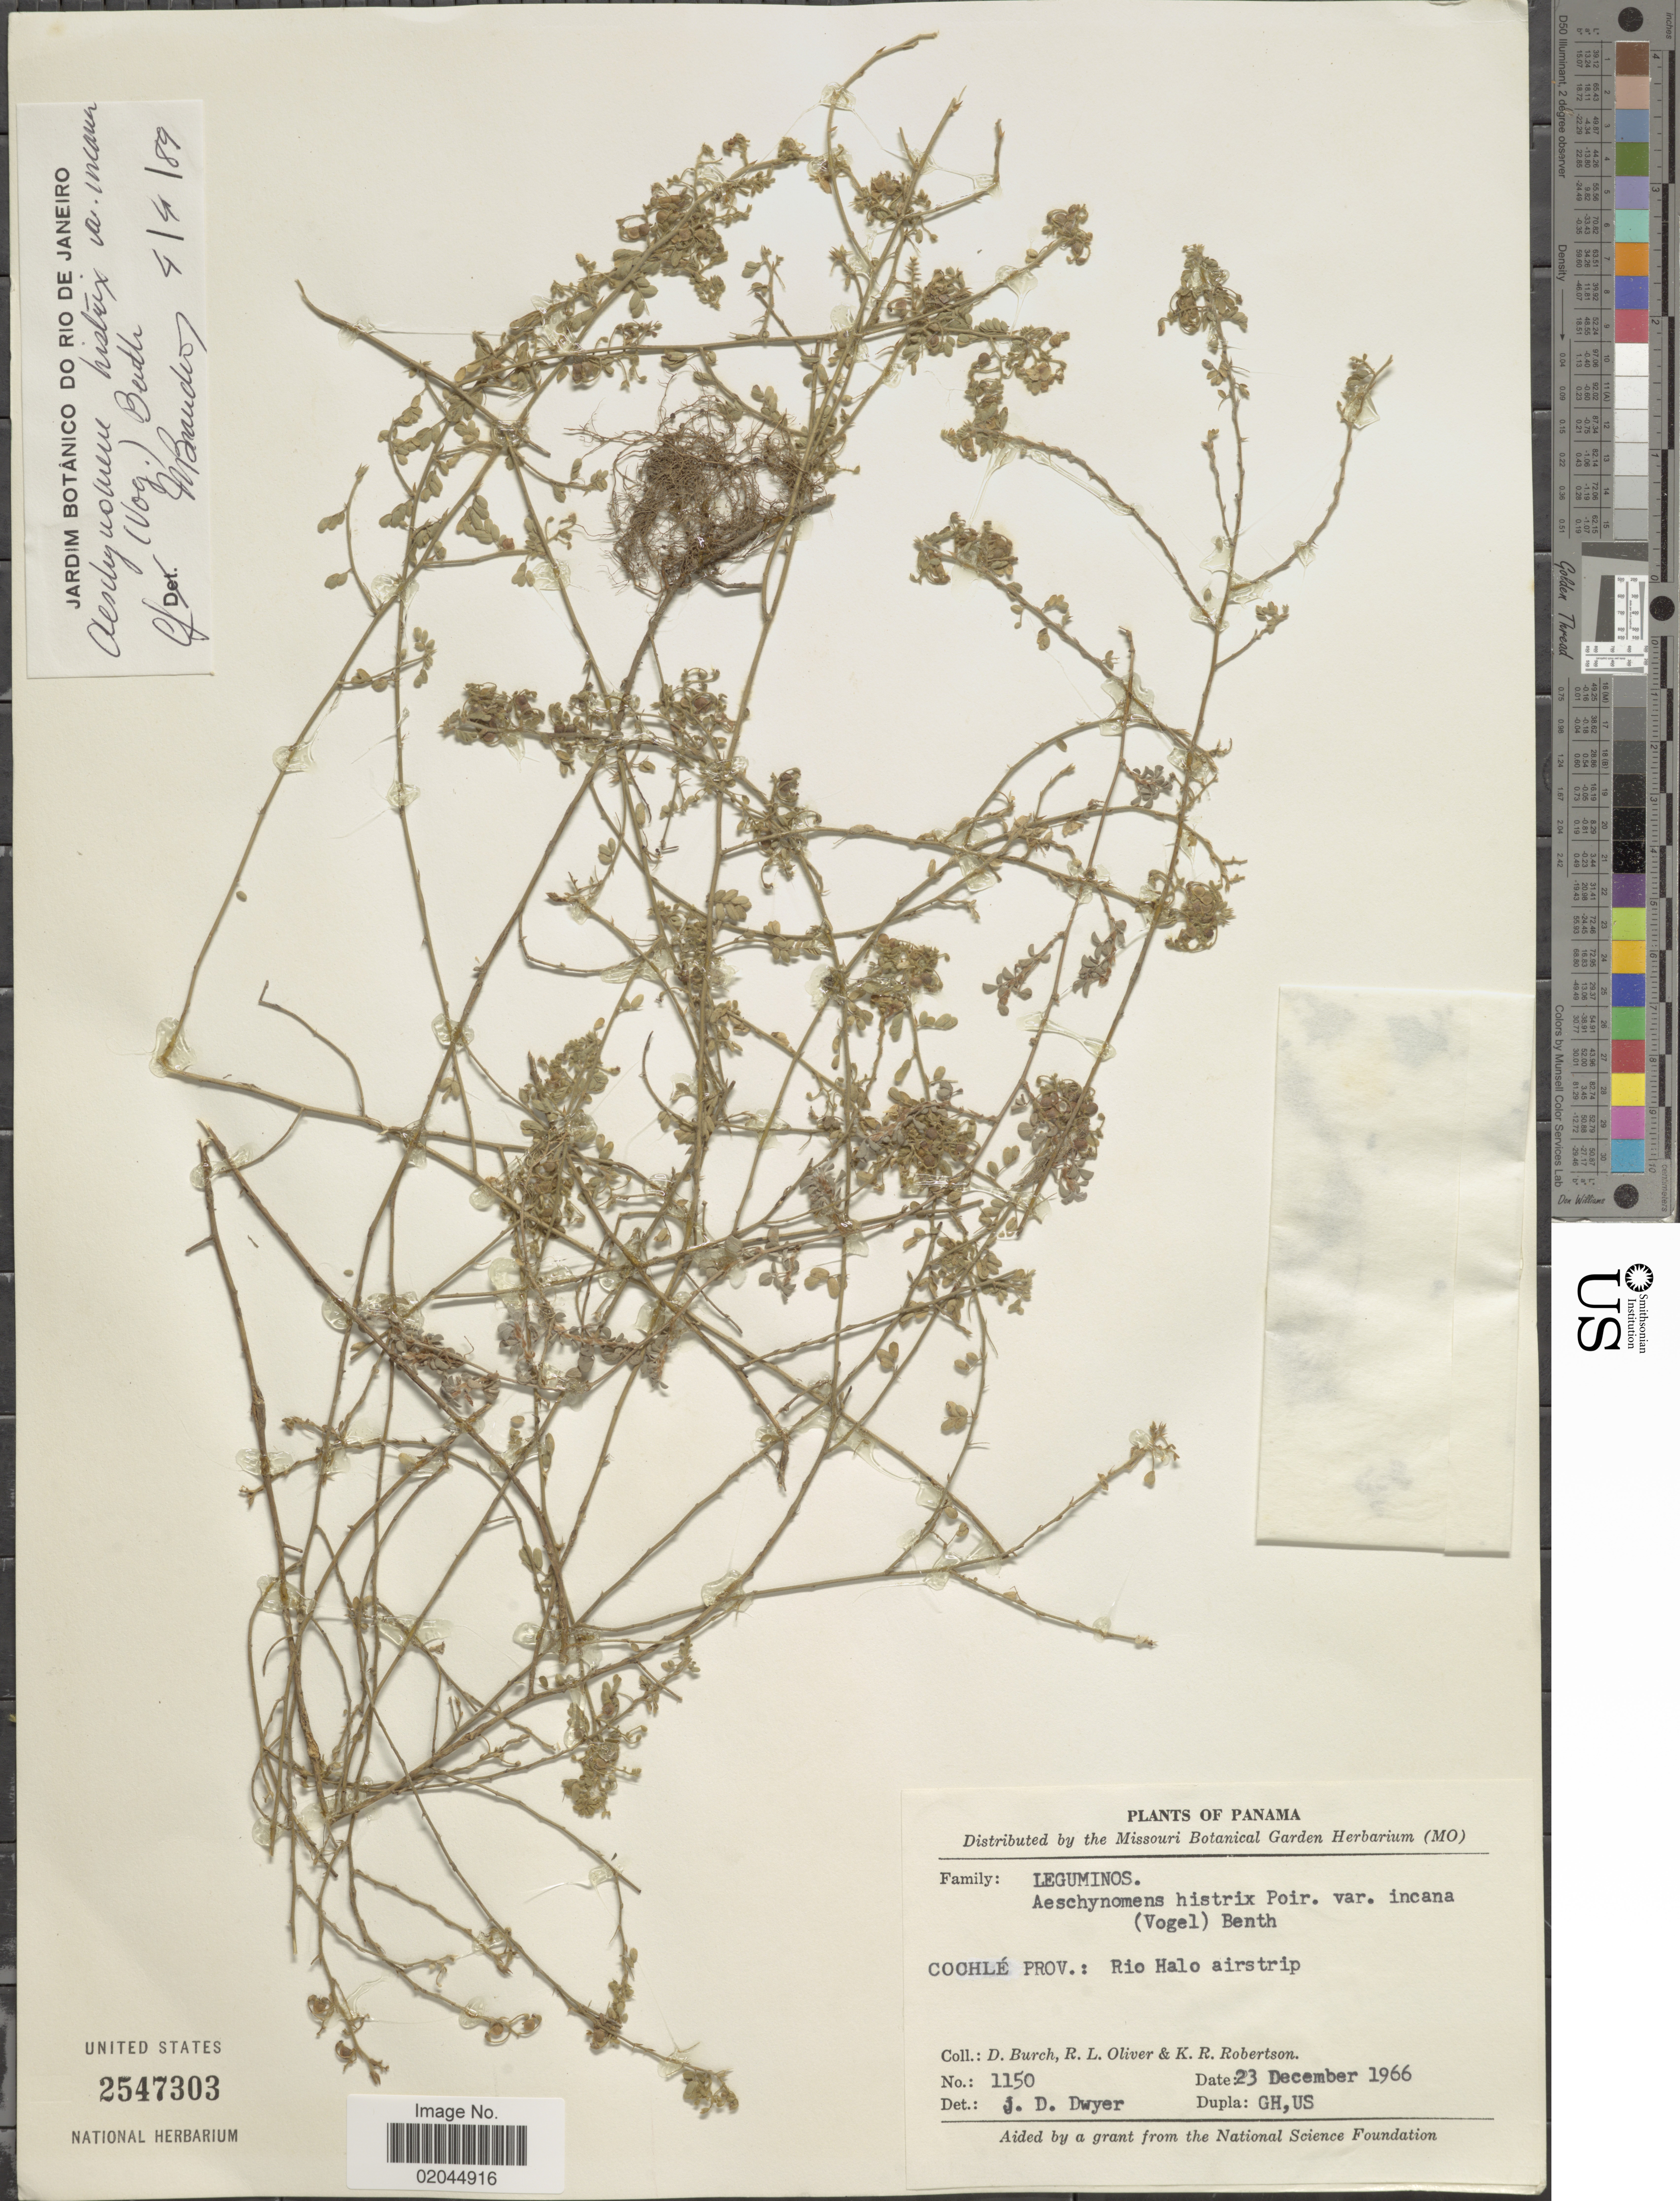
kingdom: Plantae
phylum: Tracheophyta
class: Magnoliopsida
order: Fabales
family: Fabaceae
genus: Aeschynomene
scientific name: Aeschynomene histrix var. incana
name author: Benth.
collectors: D. Burch, R. Oliver & K. Robertson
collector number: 1150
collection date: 1966-12-23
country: Panama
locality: Cochle Prov.: Rio Halo airstrip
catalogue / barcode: US 2547303